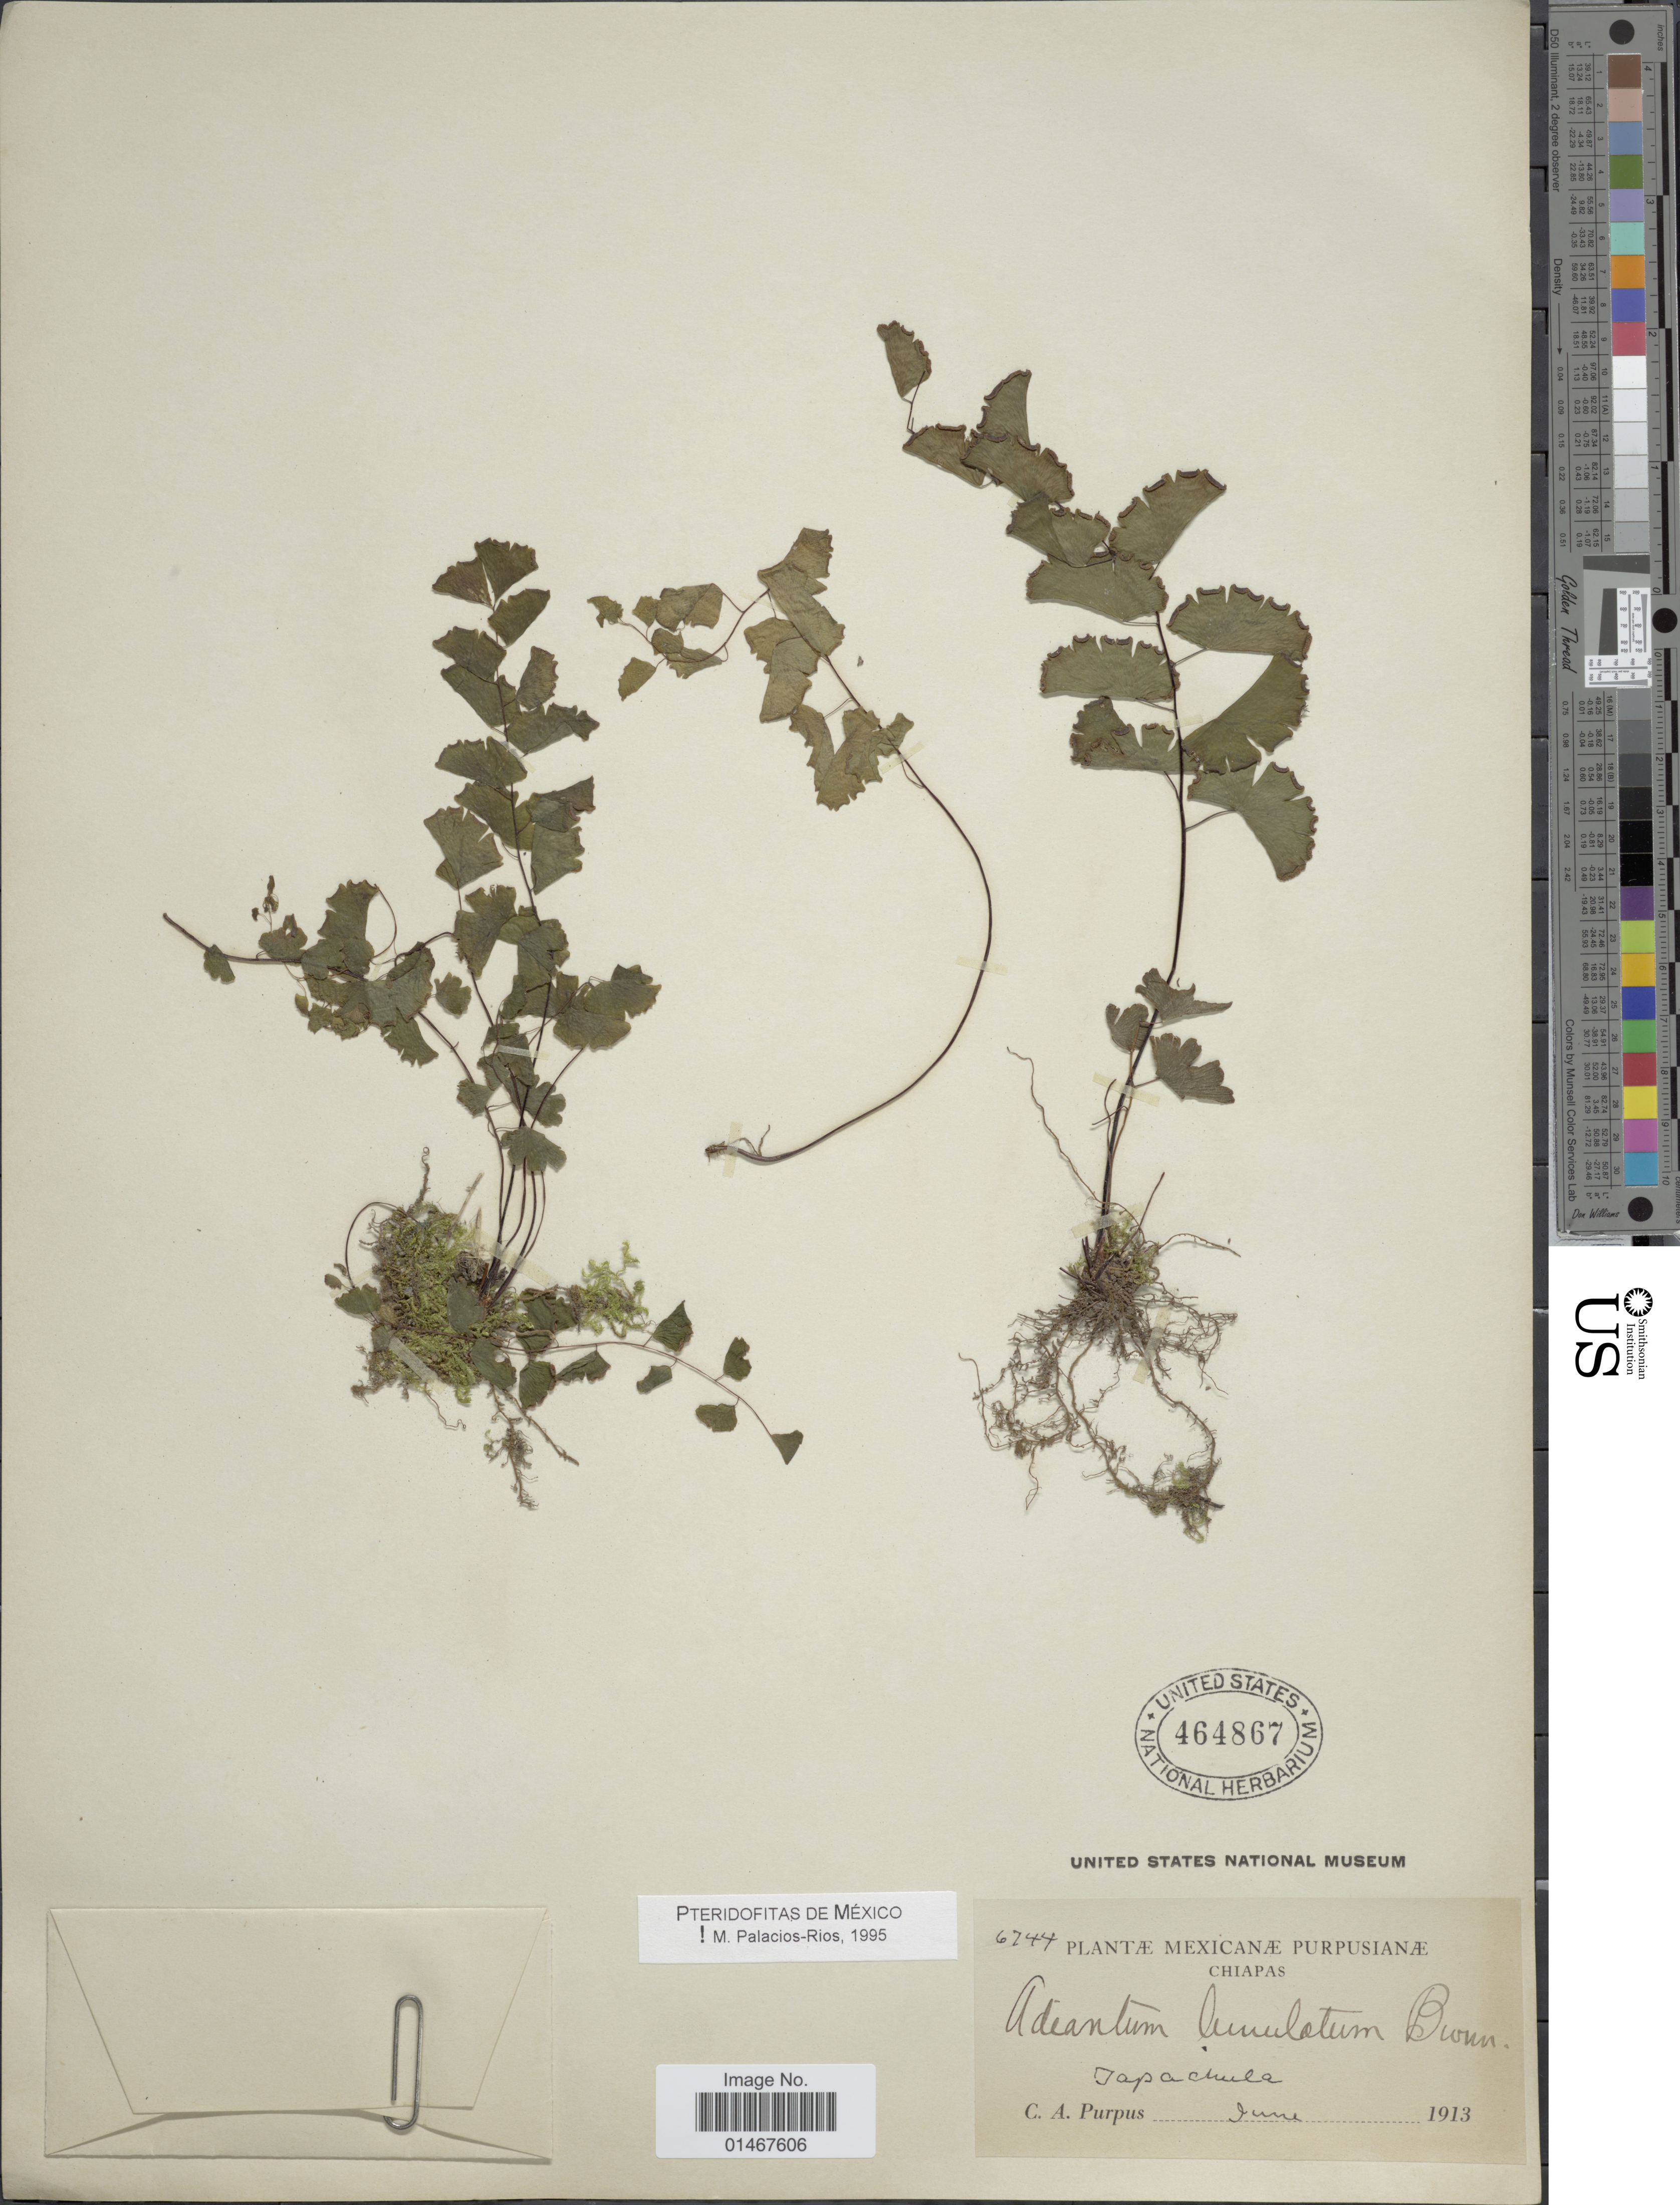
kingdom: Plantae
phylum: Tracheophyta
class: Polypodiopsida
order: Polypodiales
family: Pteridaceae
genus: Adiantum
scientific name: Adiantum philippense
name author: L.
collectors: C. A. Purpus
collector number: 6744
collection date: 1913-06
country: Mexico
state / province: Chiapas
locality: Tapachula.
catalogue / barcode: US 464867